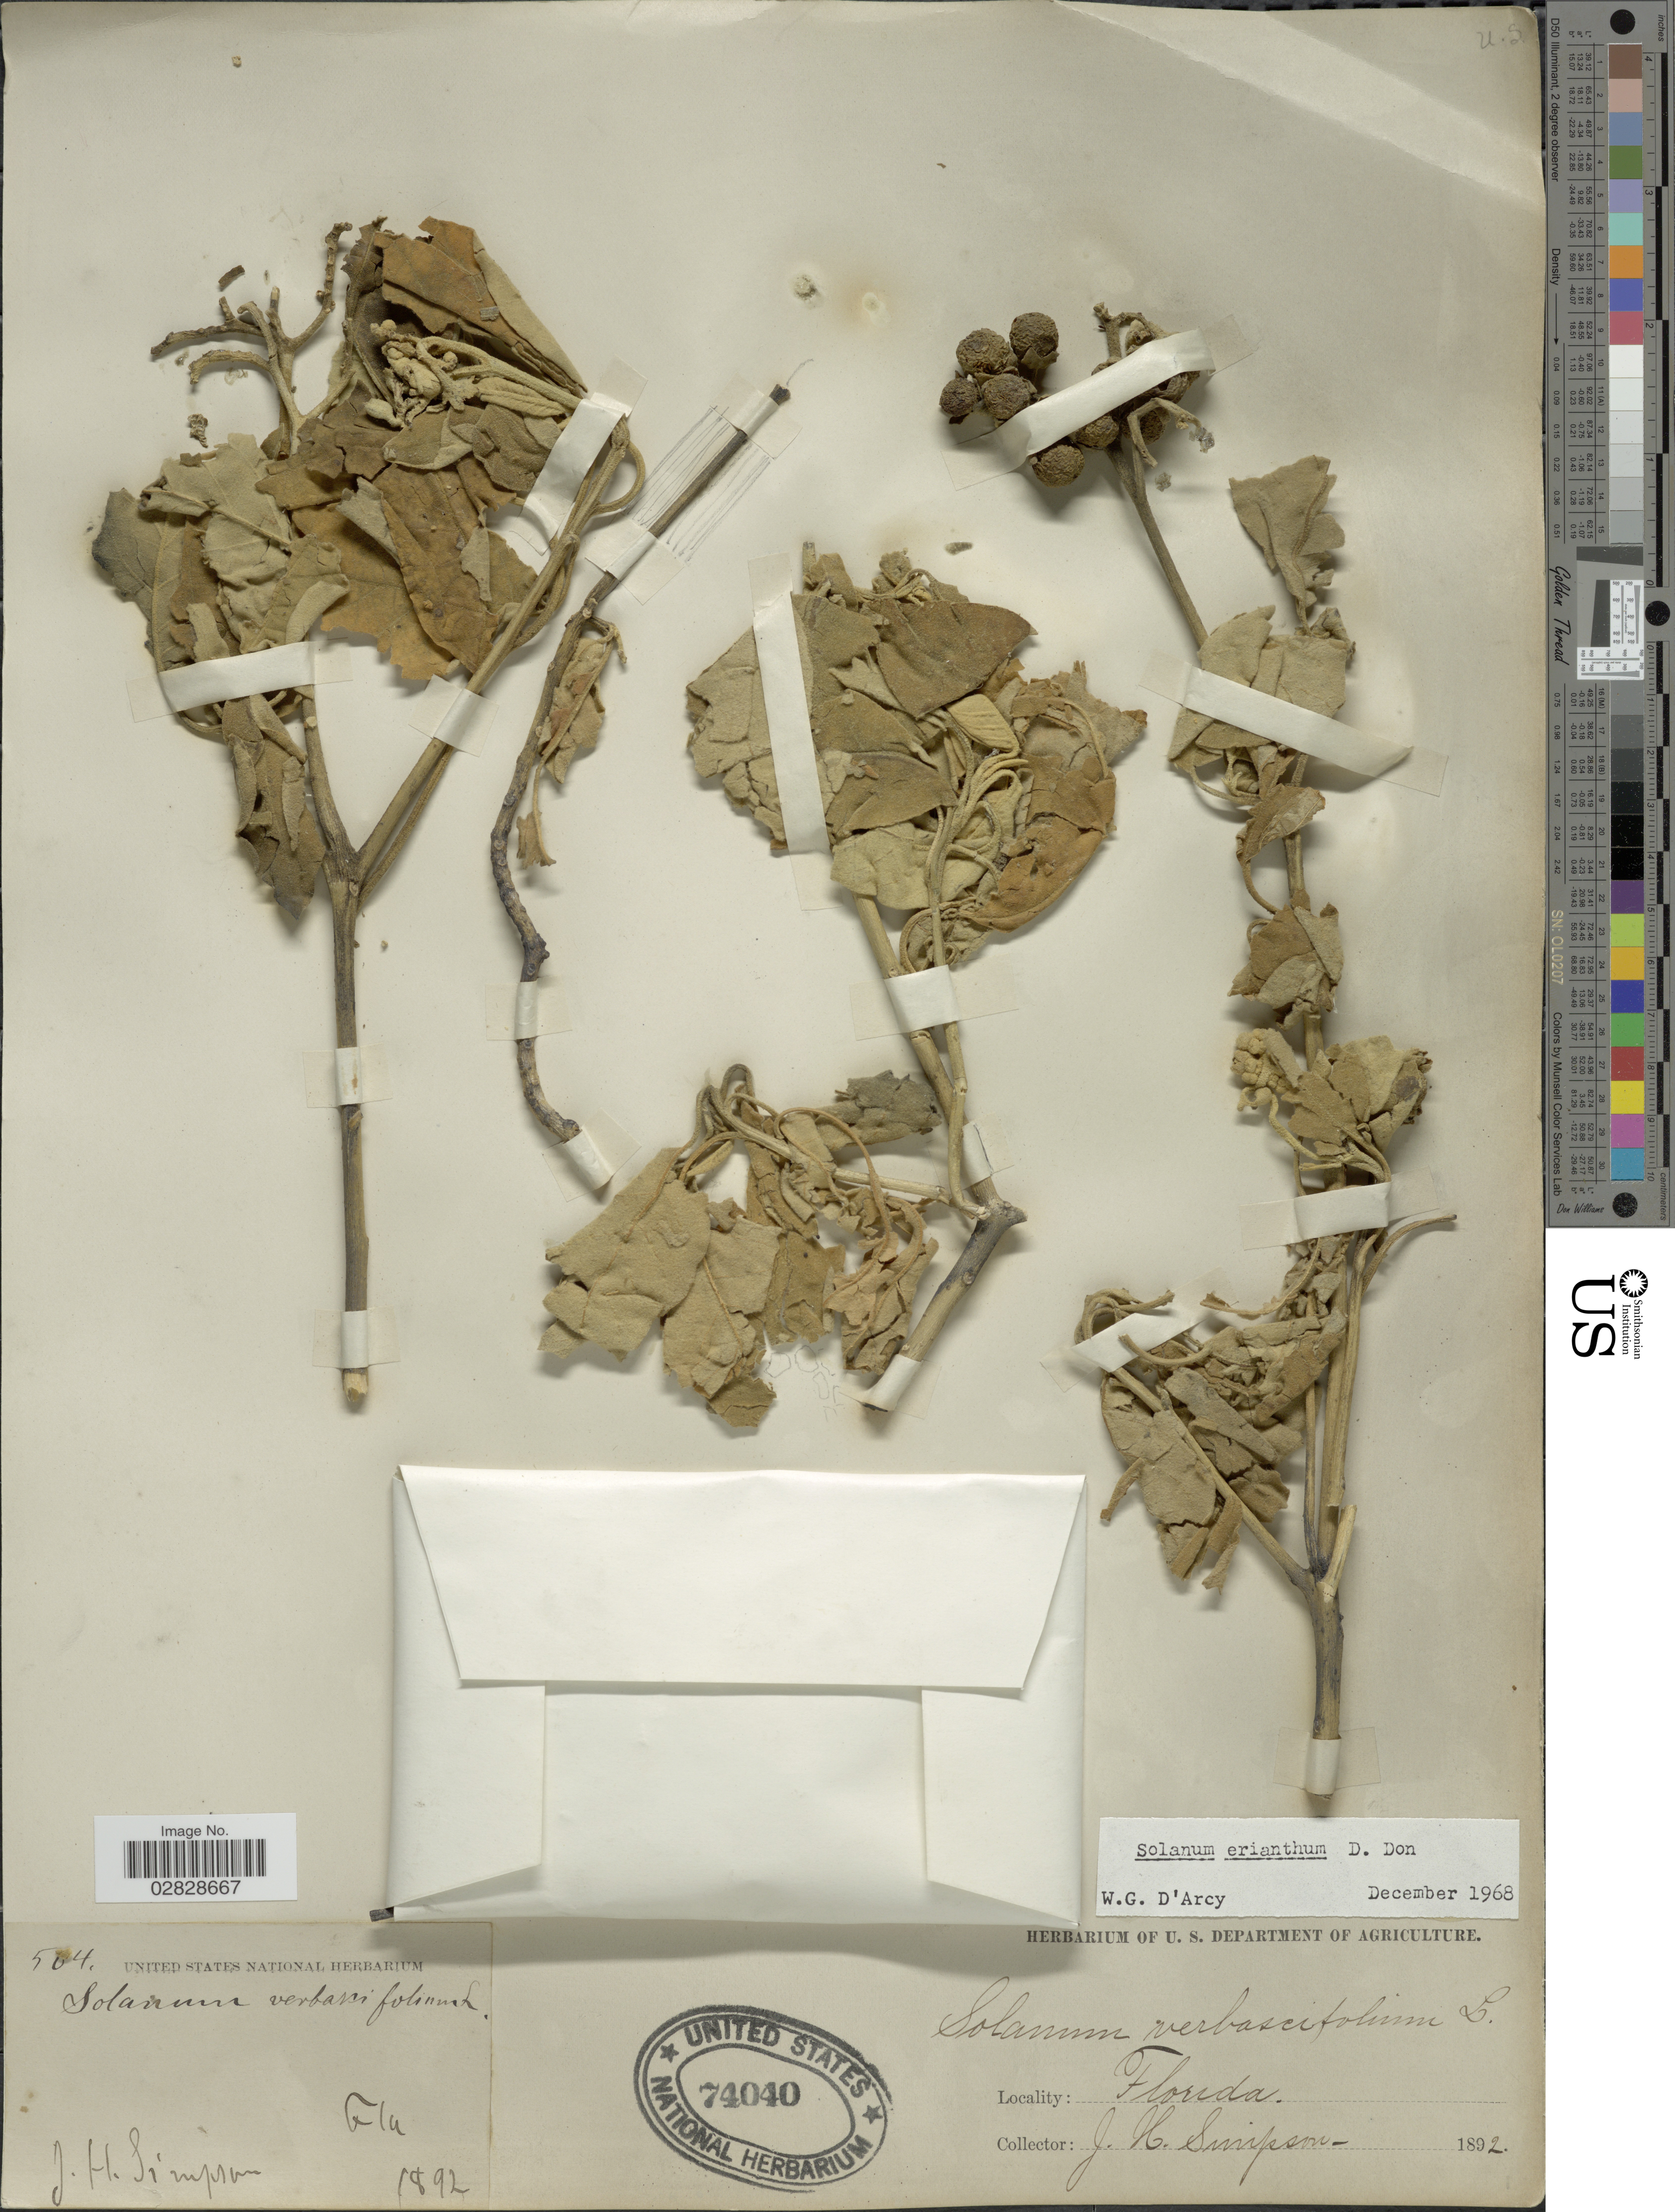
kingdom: Plantae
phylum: Tracheophyta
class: Magnoliopsida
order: Solanales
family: Solanaceae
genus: Solanum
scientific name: Solanum erianthum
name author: D. Don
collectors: J. H. Simpson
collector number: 564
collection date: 1892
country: United States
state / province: Florida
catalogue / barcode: US 74040